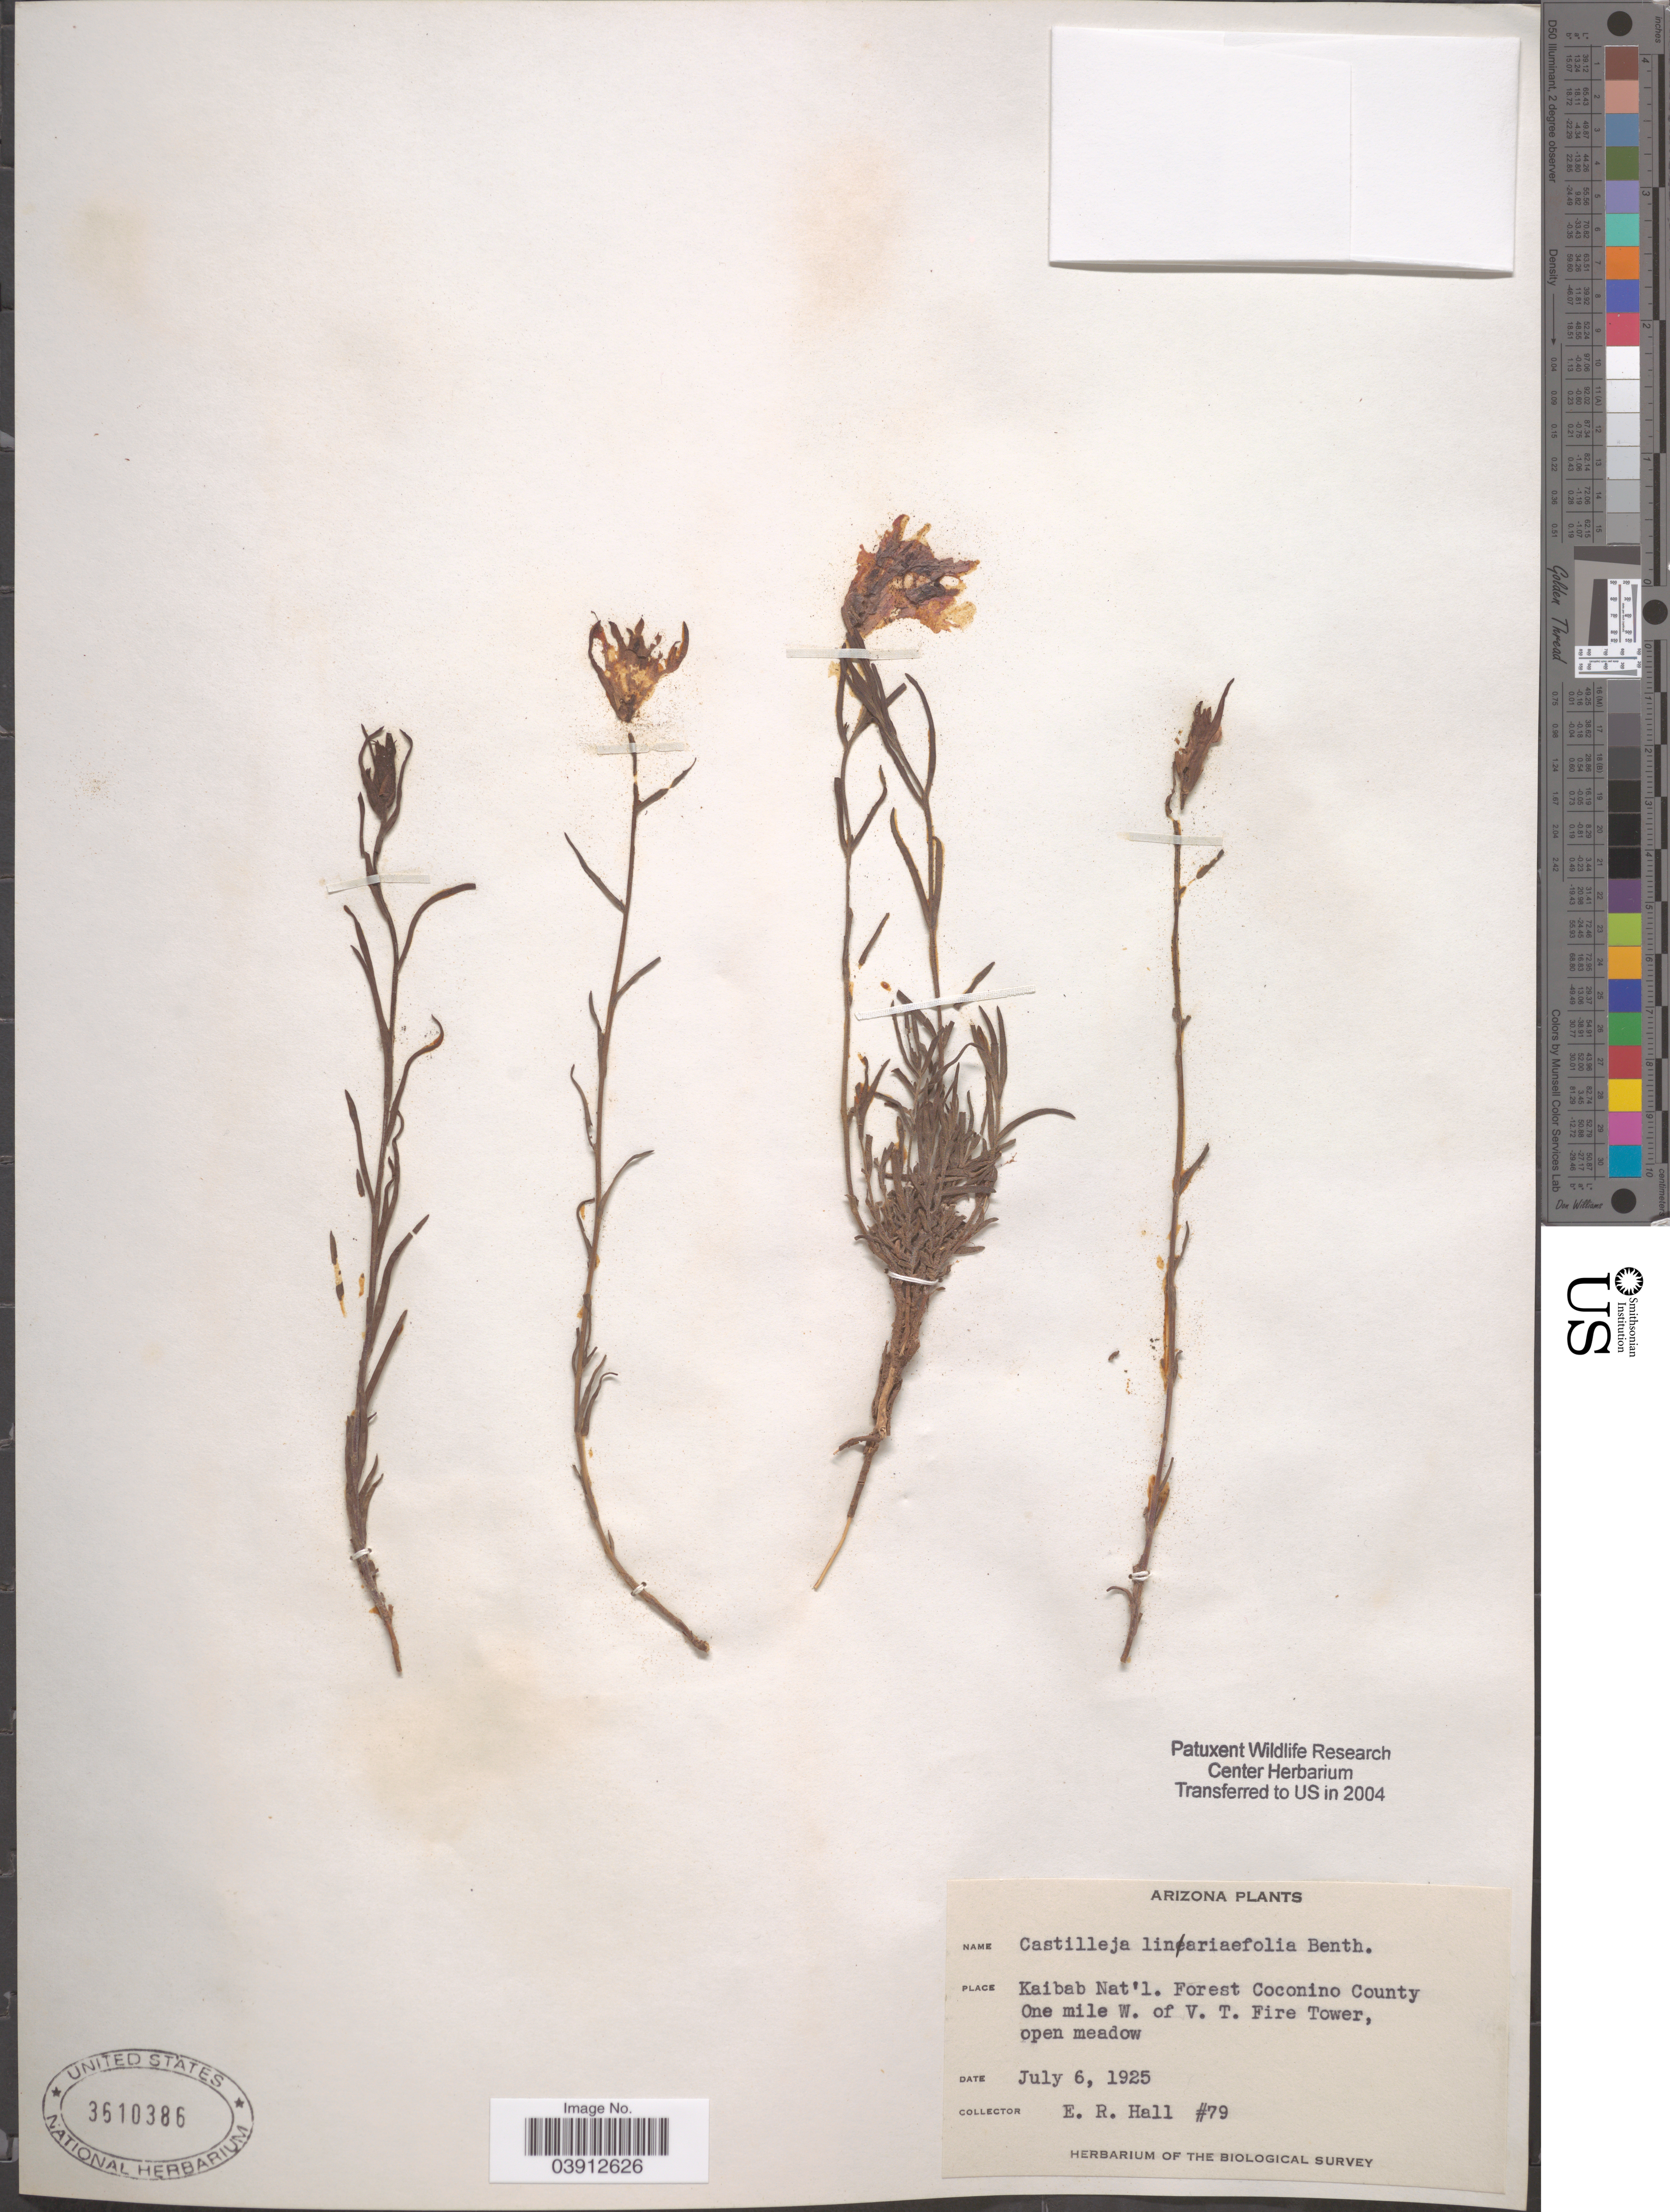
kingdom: Plantae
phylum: Tracheophyta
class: Magnoliopsida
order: Lamiales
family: Orobanchaceae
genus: Castilleja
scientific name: Castilleja linariifolia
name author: Benth.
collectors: E. Hall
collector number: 79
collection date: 1925-07-06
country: United States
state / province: Arizona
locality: Kaibab Nat'l. Forest Coconino County. One mile W. of V.T. Fire Tower.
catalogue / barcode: US 3610386